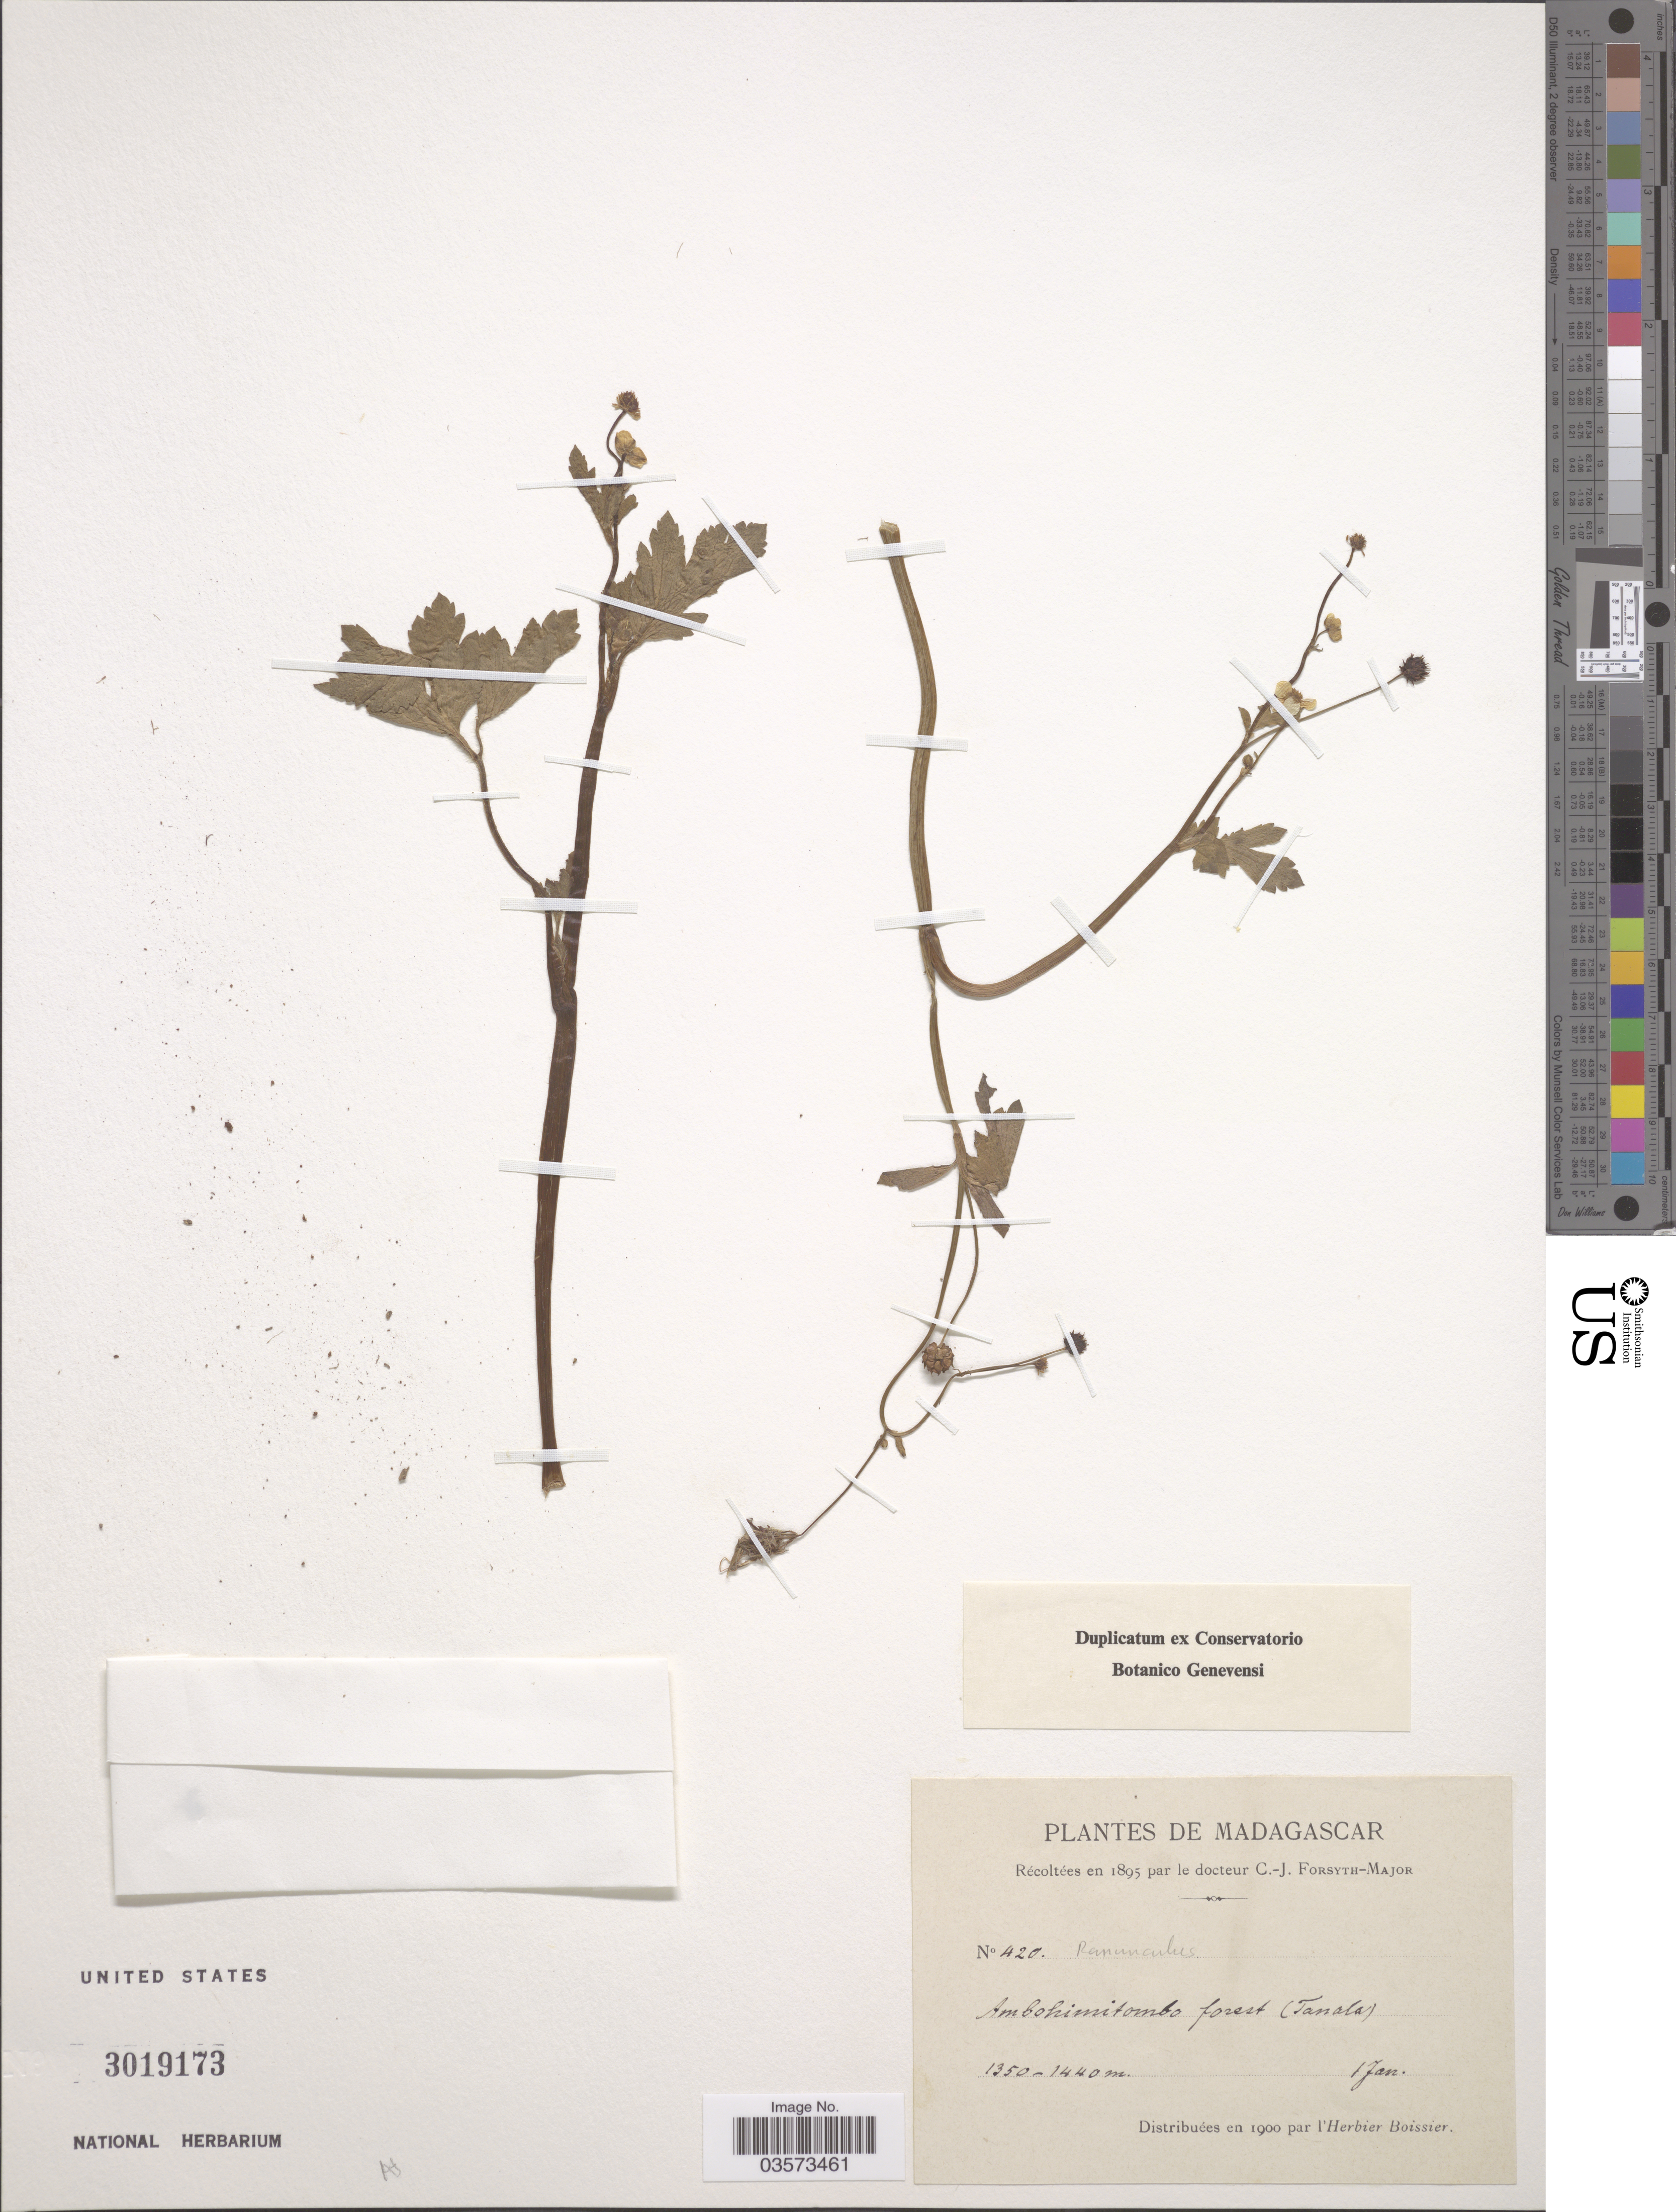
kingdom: Plantae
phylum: Tracheophyta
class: Magnoliopsida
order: Ranunculales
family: Ranunculaceae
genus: Ranunculus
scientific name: Ranunculus sp.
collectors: C. I. Forsyth-Major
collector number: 420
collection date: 1895-01-01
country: Madagascar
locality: Ambohimitombo forest (Tanala).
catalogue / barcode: US 3019173